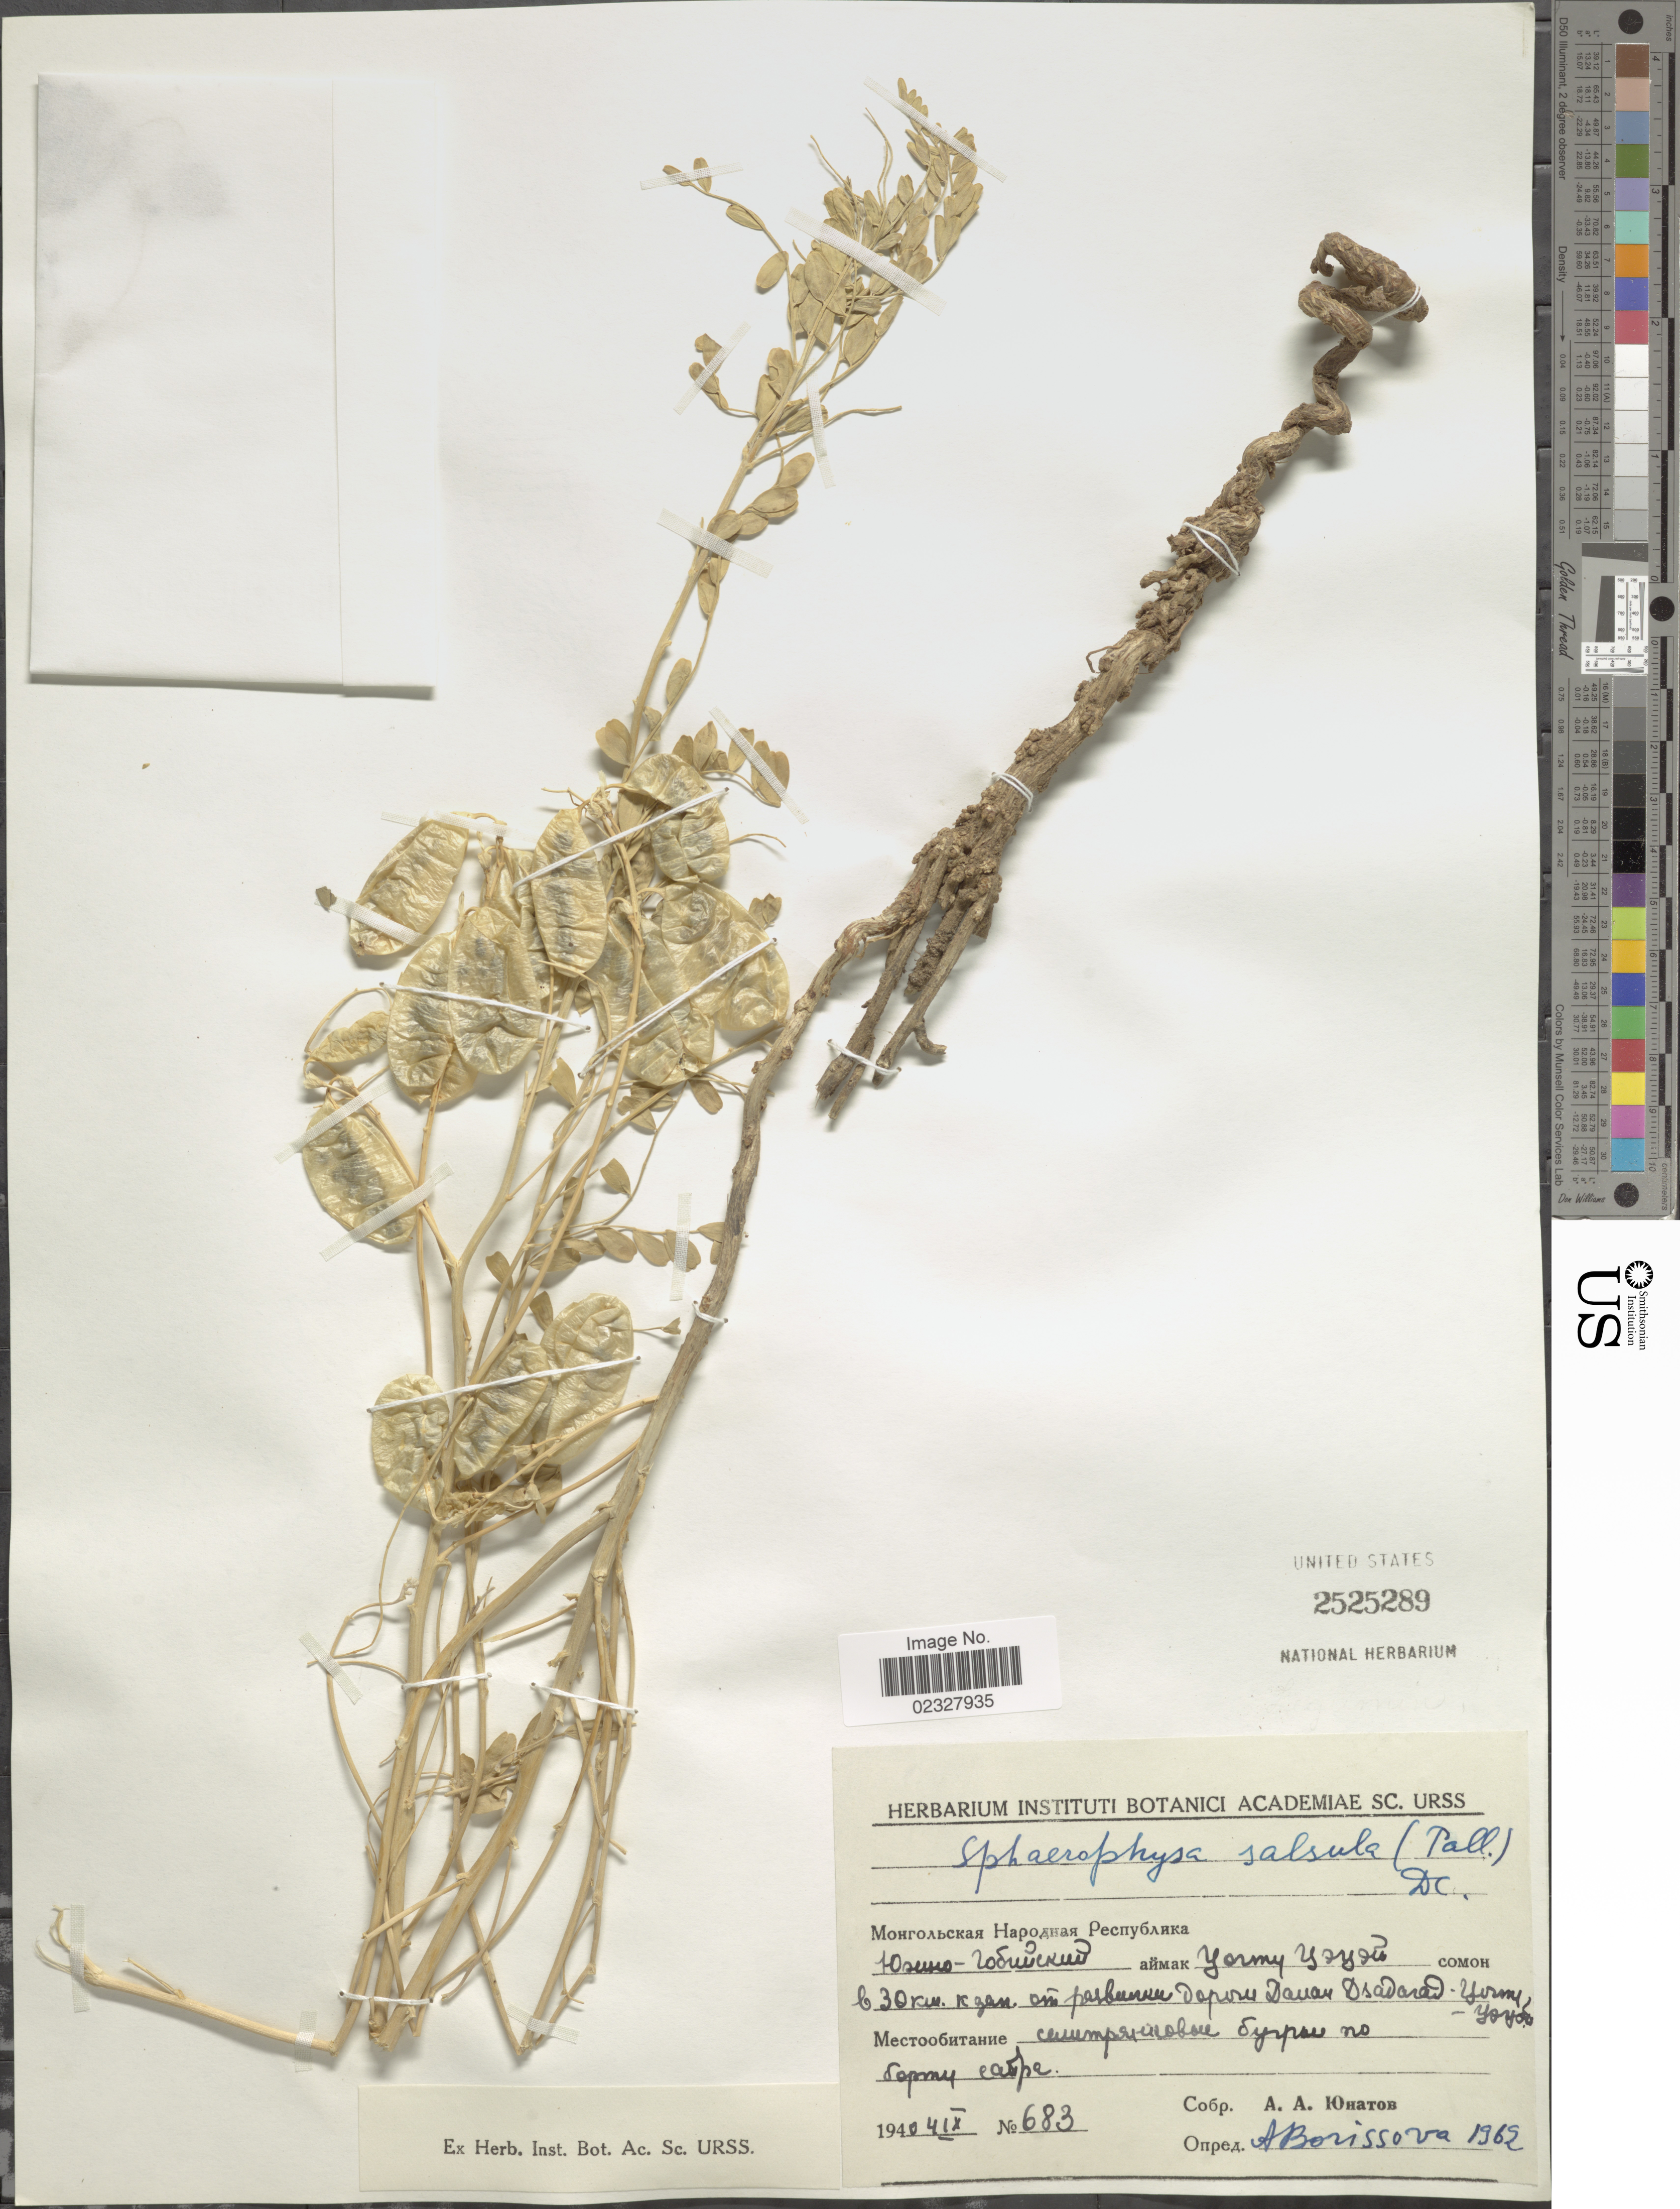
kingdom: Plantae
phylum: Tracheophyta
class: Magnoliopsida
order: Fabales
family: Fabaceae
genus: Sphaerophysa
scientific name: Sphaerophysa salsula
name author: (Pall.) DC.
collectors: A. Unatov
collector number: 683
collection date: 1940-09-04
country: Mongolia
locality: South Gobi Aymak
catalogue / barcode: US 2525289